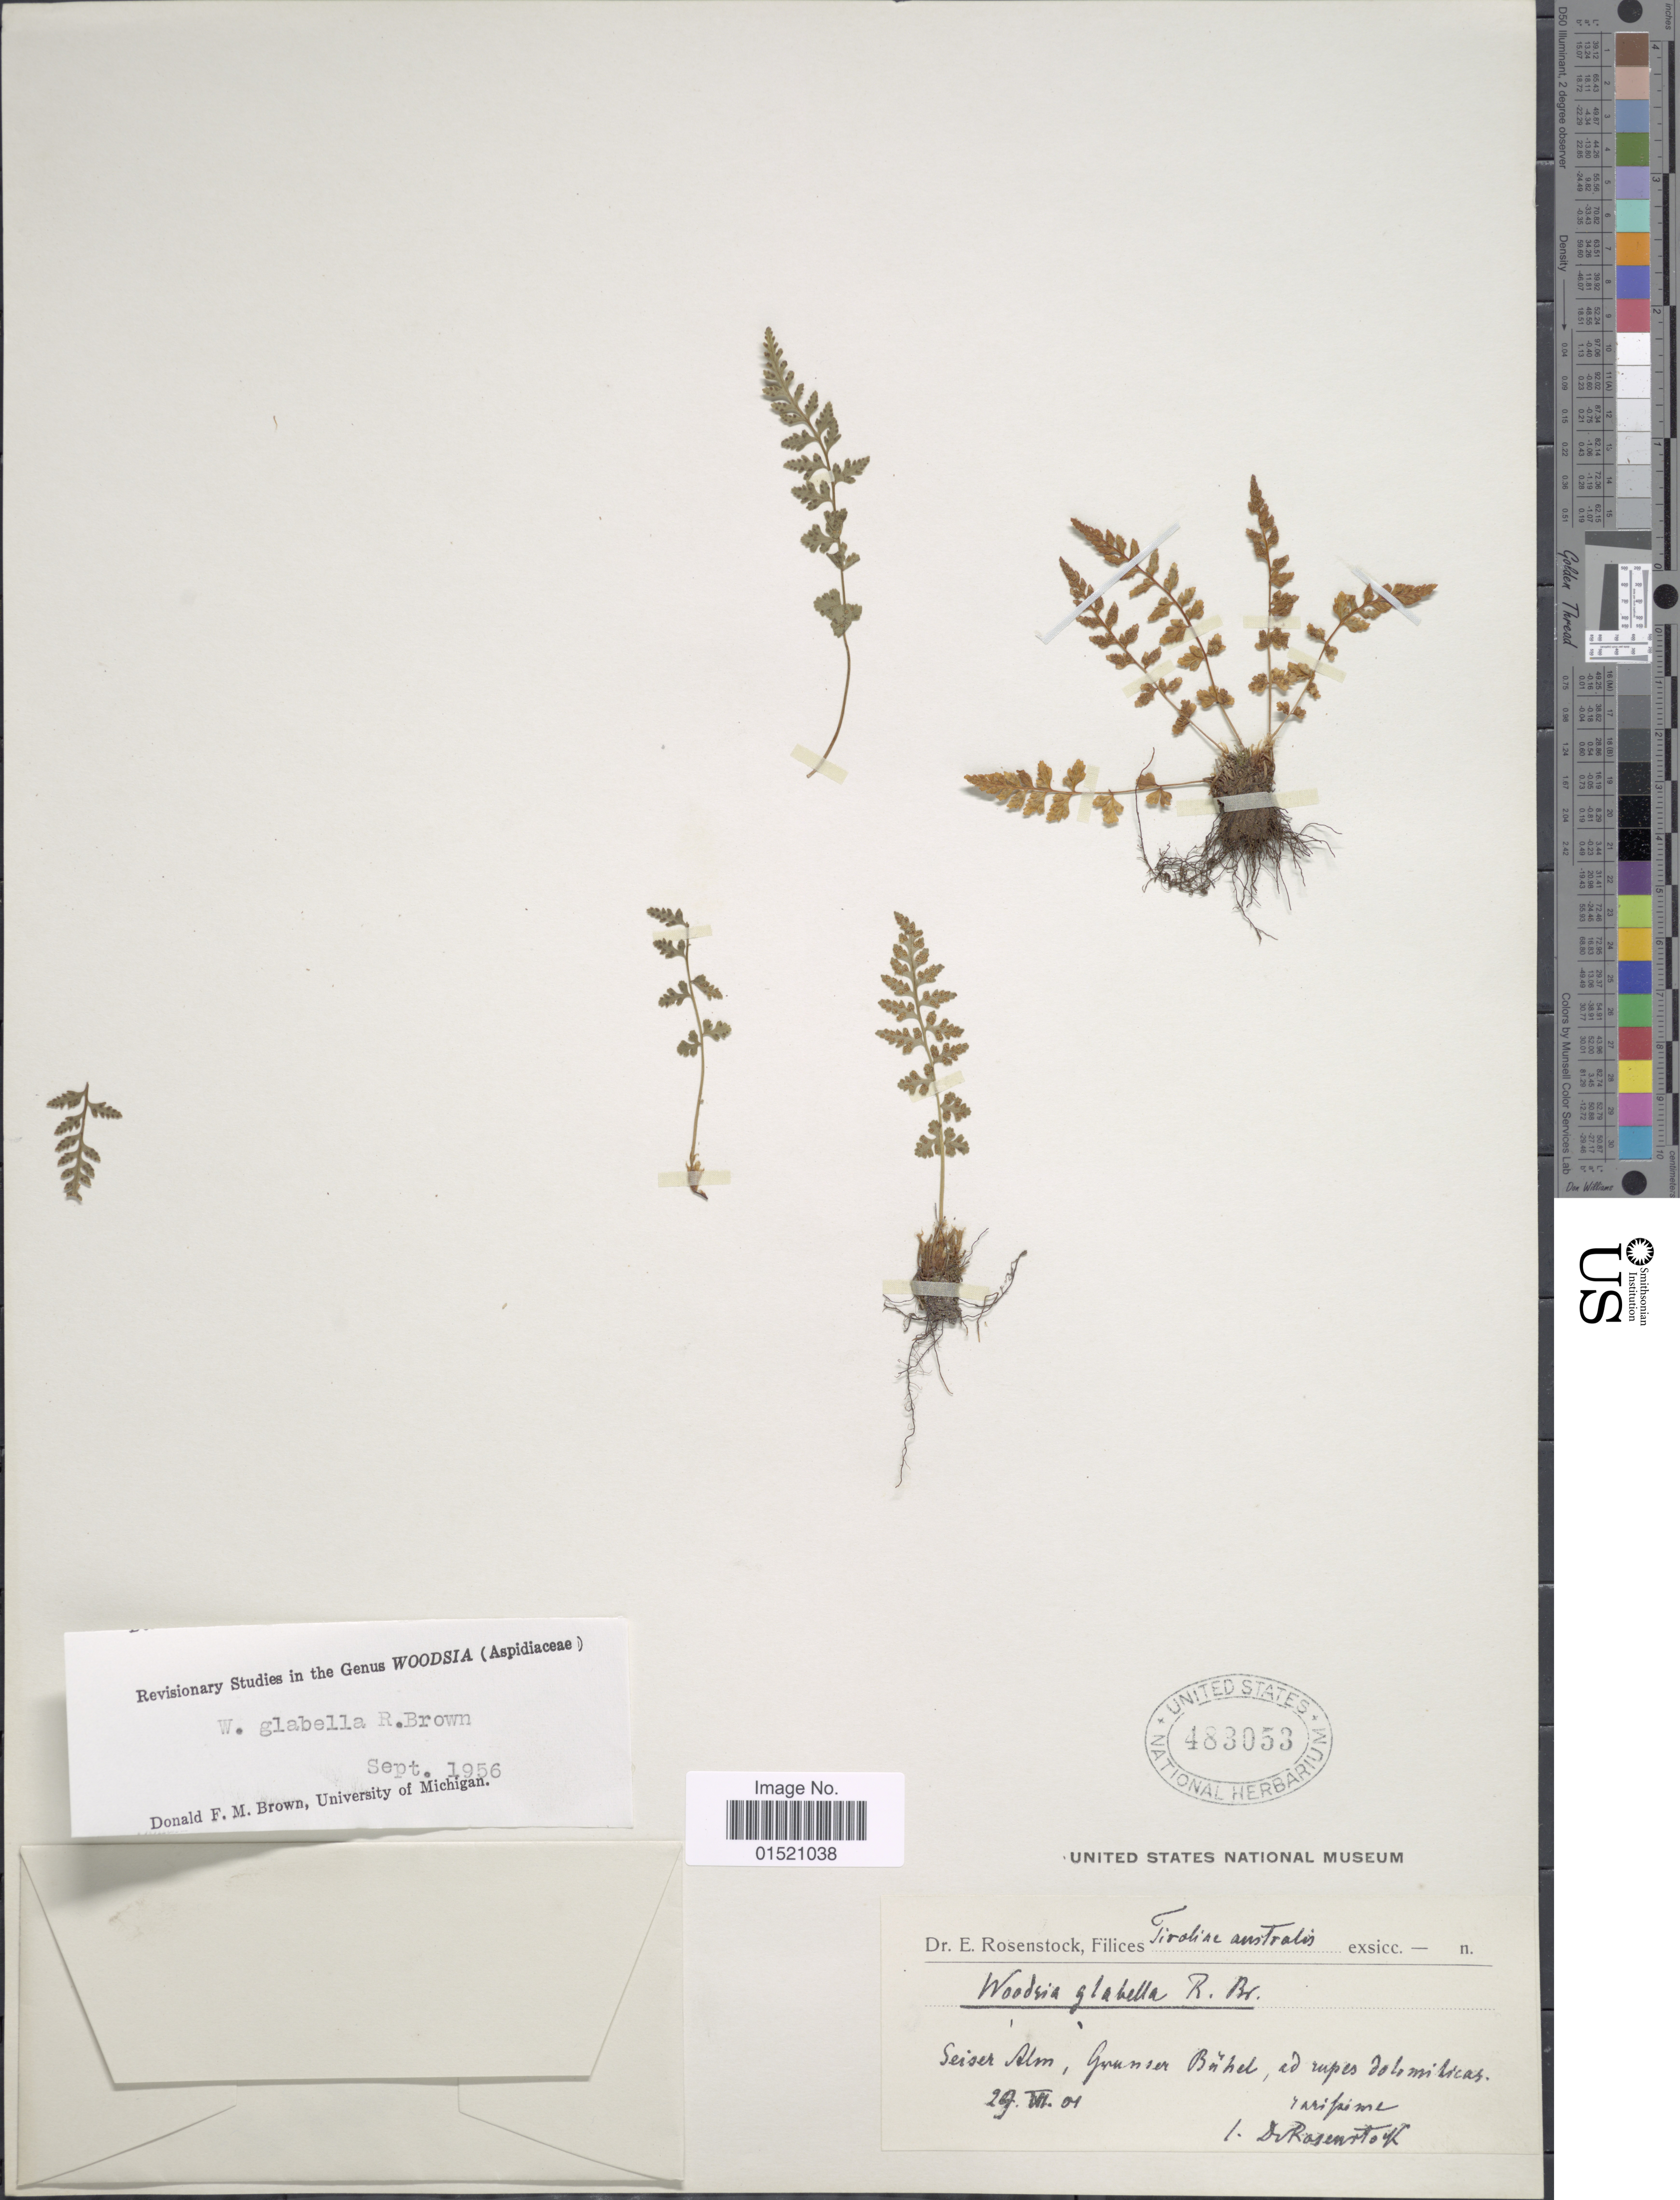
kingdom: Plantae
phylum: Tracheophyta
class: Polypodiopsida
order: Polypodiales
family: Woodsiaceae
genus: Woodsia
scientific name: Woodsia pulchella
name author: Bertol.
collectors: -- Rosenstock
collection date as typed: Transcribed d/m/y: 29/6/1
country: Austria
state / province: Tirol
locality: Tiroliae australis, Seiser Alm, Grunier Bühel, ad rupes dolomiticas [interpreted]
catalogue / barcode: US 483053